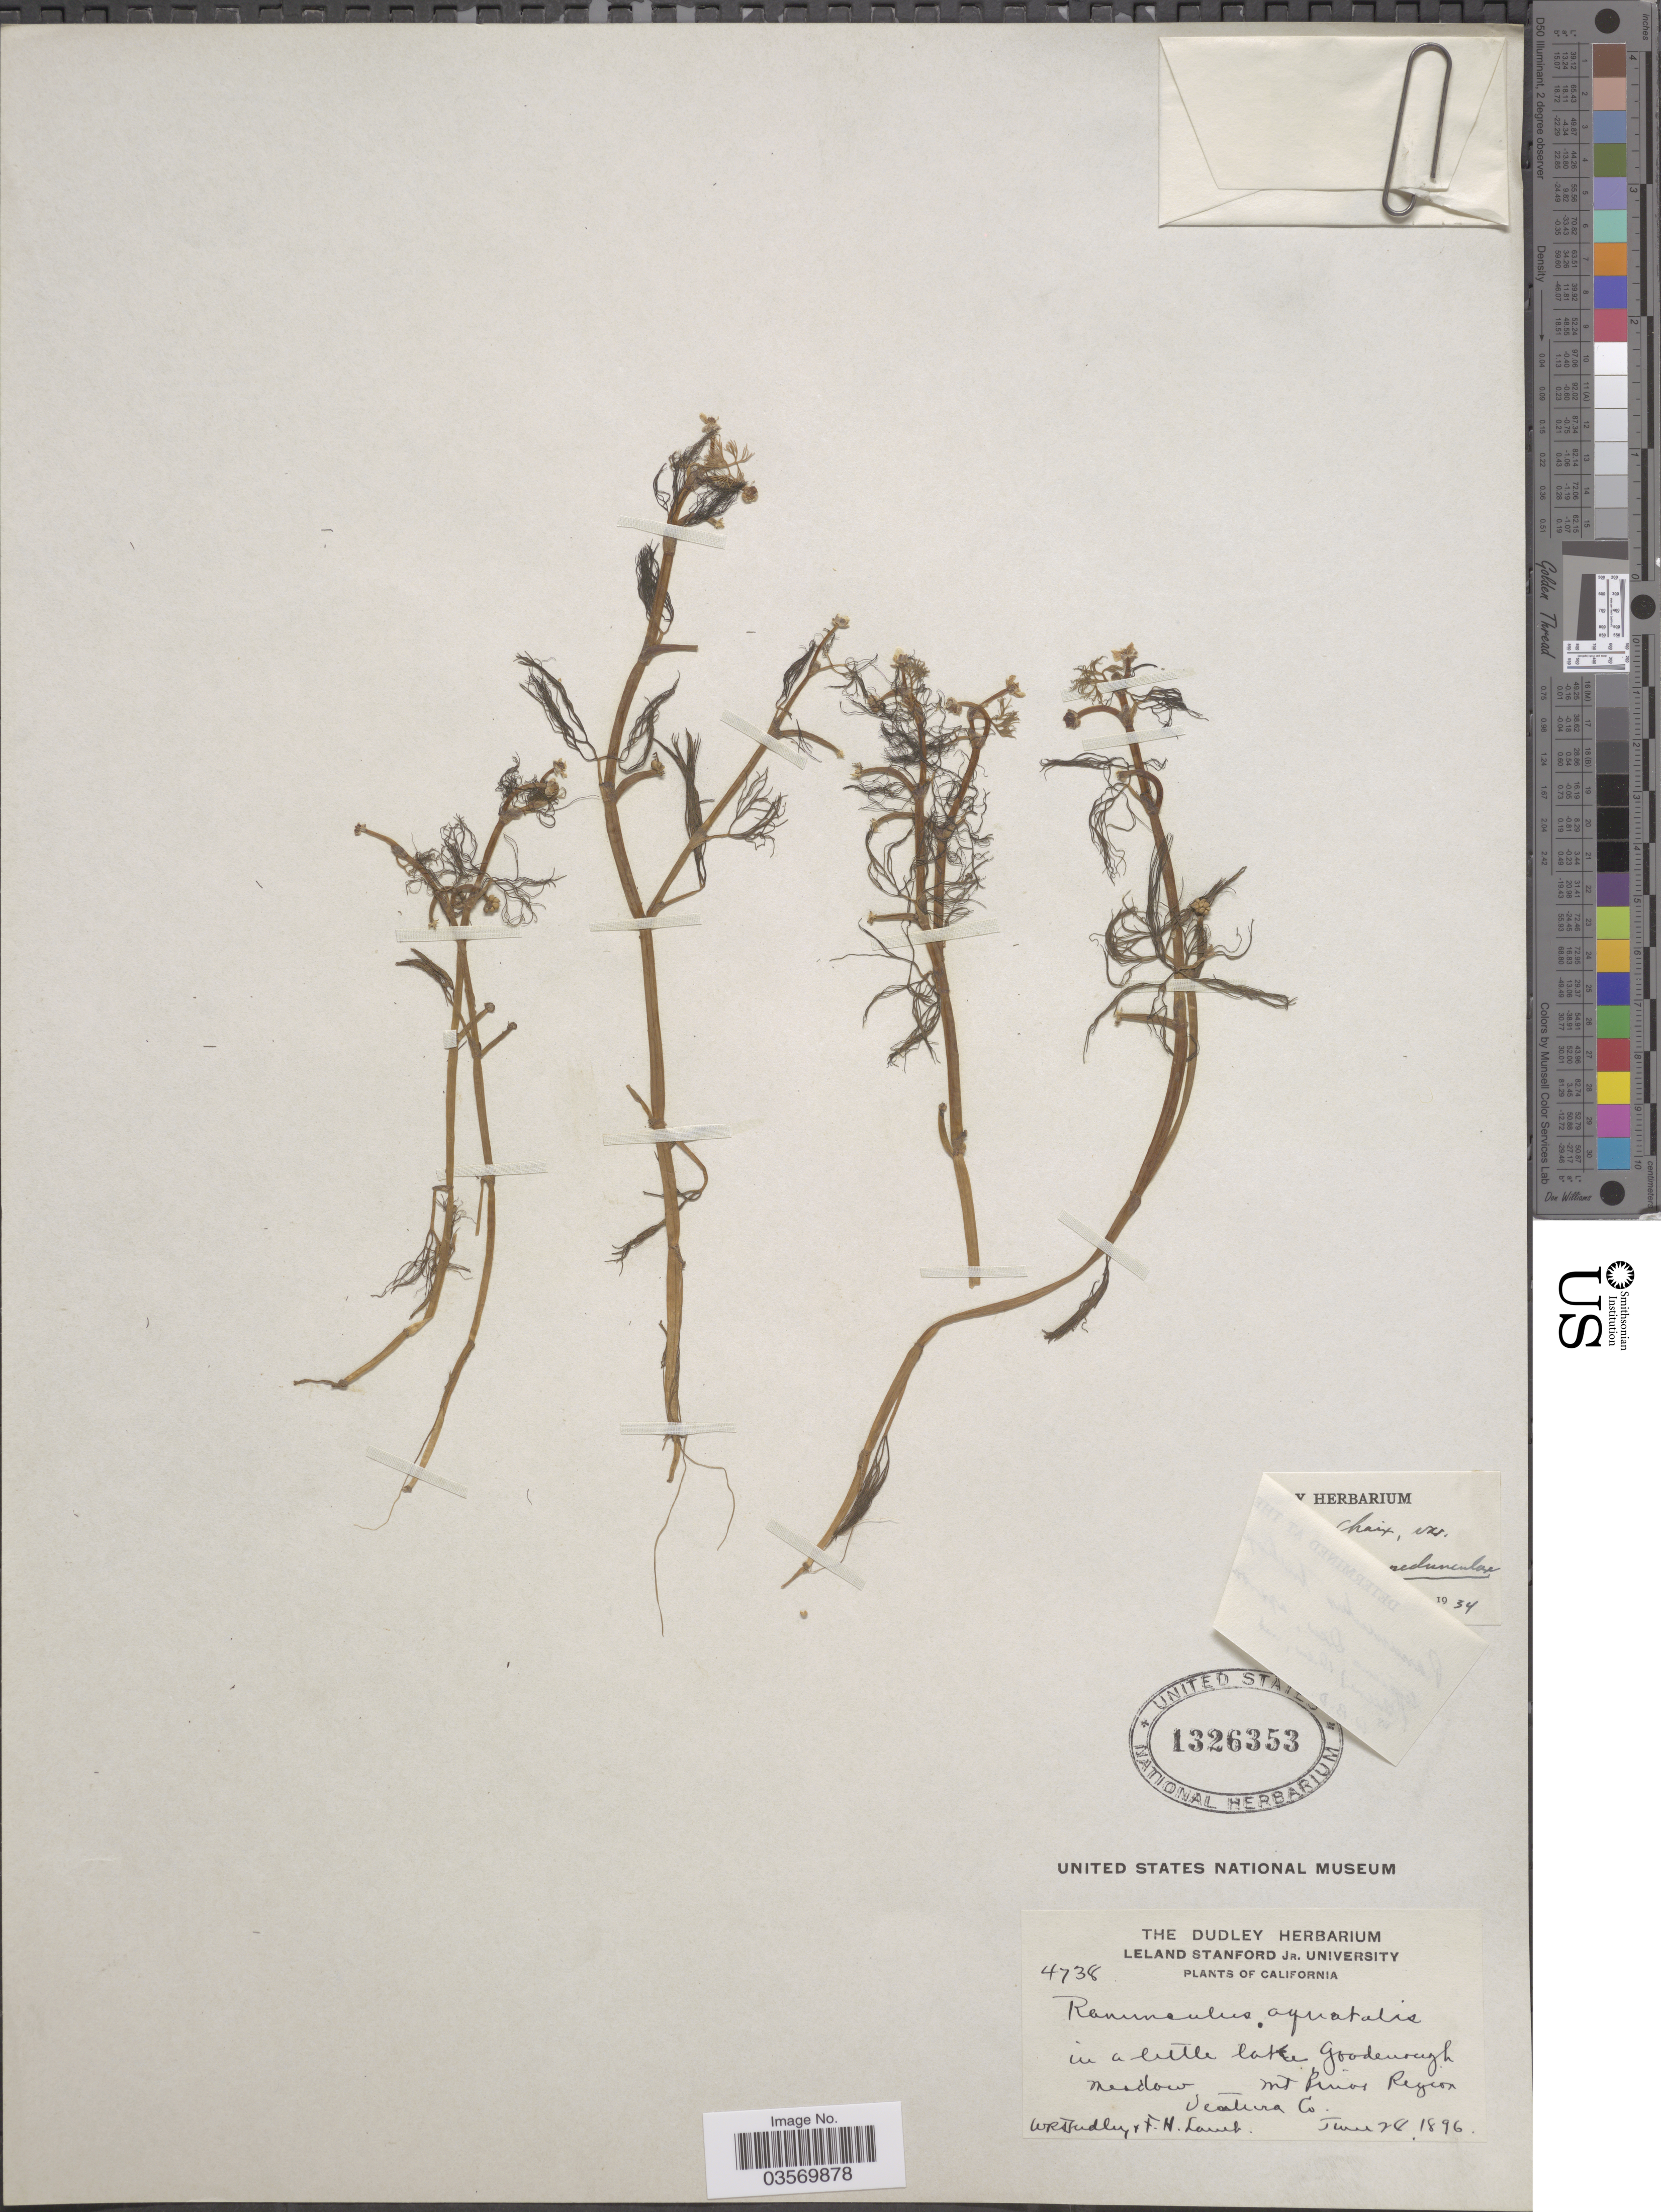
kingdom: Plantae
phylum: Tracheophyta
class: Magnoliopsida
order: Ranunculales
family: Ranunculaceae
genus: Ranunculus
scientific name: Ranunculus trichophyllus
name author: Chaix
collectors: W. Dudley & F. H. Lamb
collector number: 4738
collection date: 1896-06-28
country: United States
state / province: California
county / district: Ventura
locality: In a little lake. Goodenough meadow. Mt Pinos Region. Ventura Co.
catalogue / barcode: US 1326353